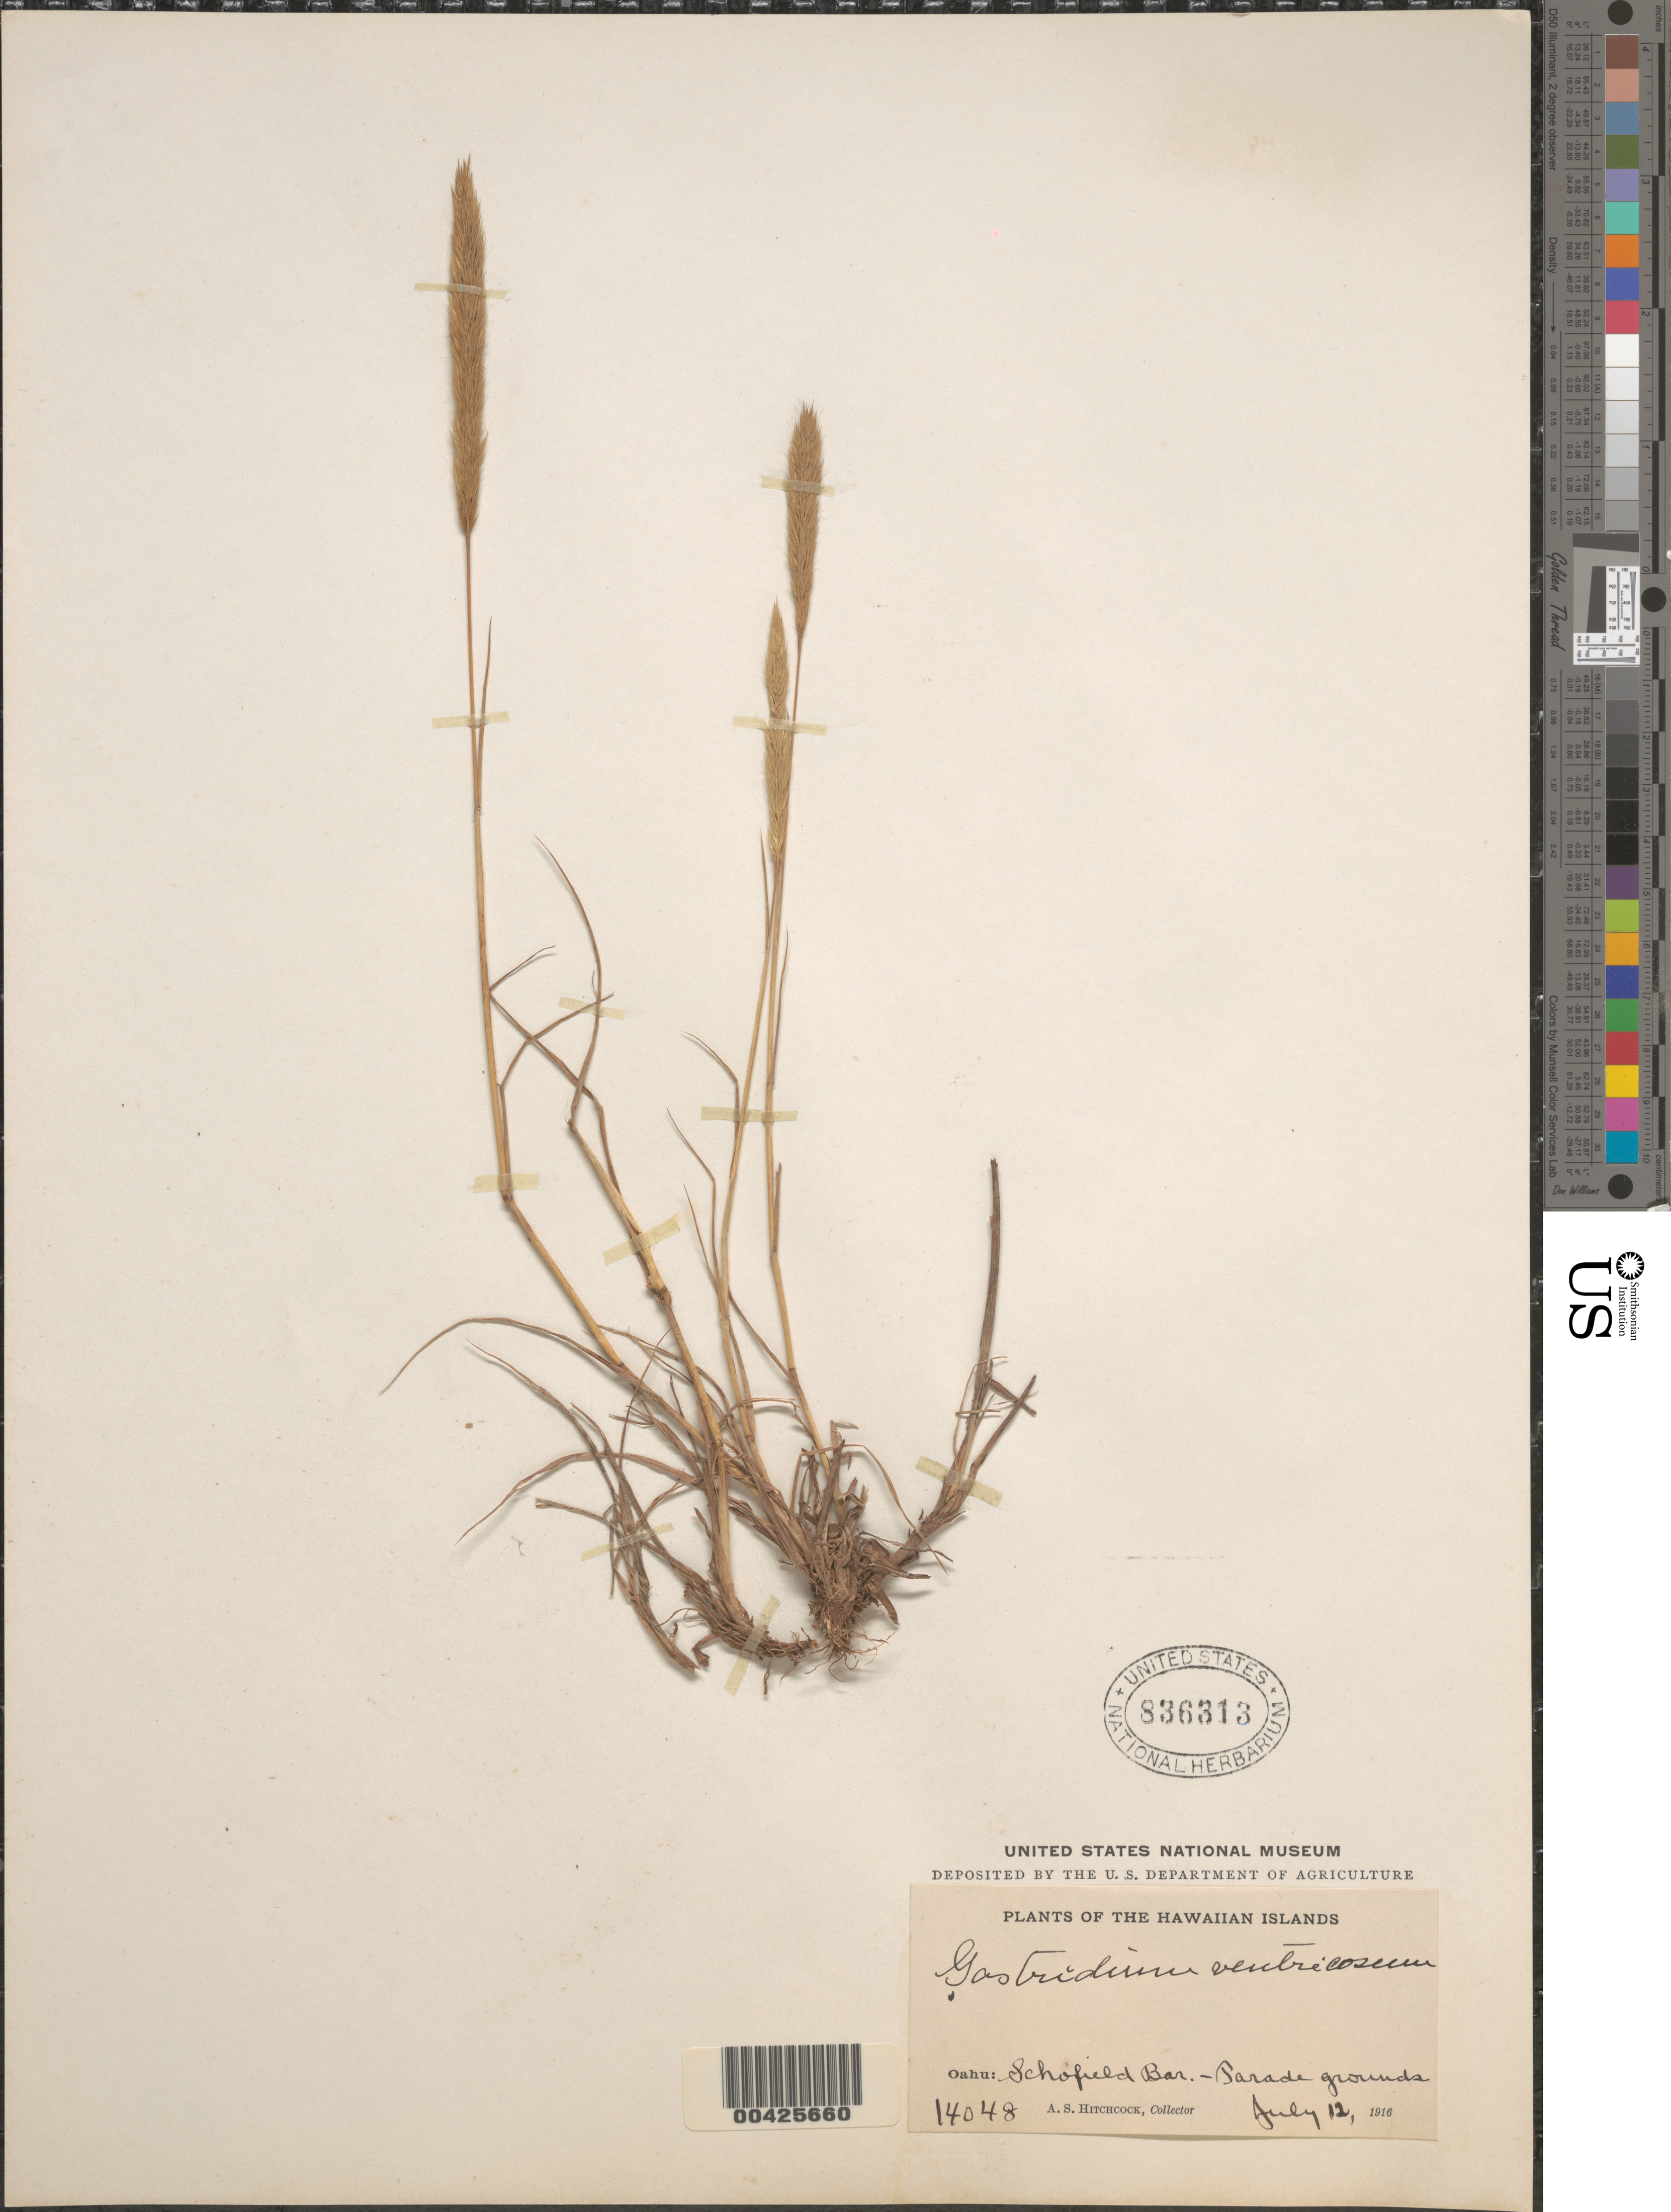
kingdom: Plantae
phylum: Tracheophyta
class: Liliopsida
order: Poales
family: Poaceae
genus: Gastridium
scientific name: Gastridium phleoides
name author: (Nees) C.E. Hubb.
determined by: Faccenda, K.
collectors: A. S. Hitchcock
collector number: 14048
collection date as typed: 12 Jul 1916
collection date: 1916-07-12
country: United States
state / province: Hawaii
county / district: Honolulu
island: Oahu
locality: Schofield Bar. - Parade grounds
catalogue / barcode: US 836313